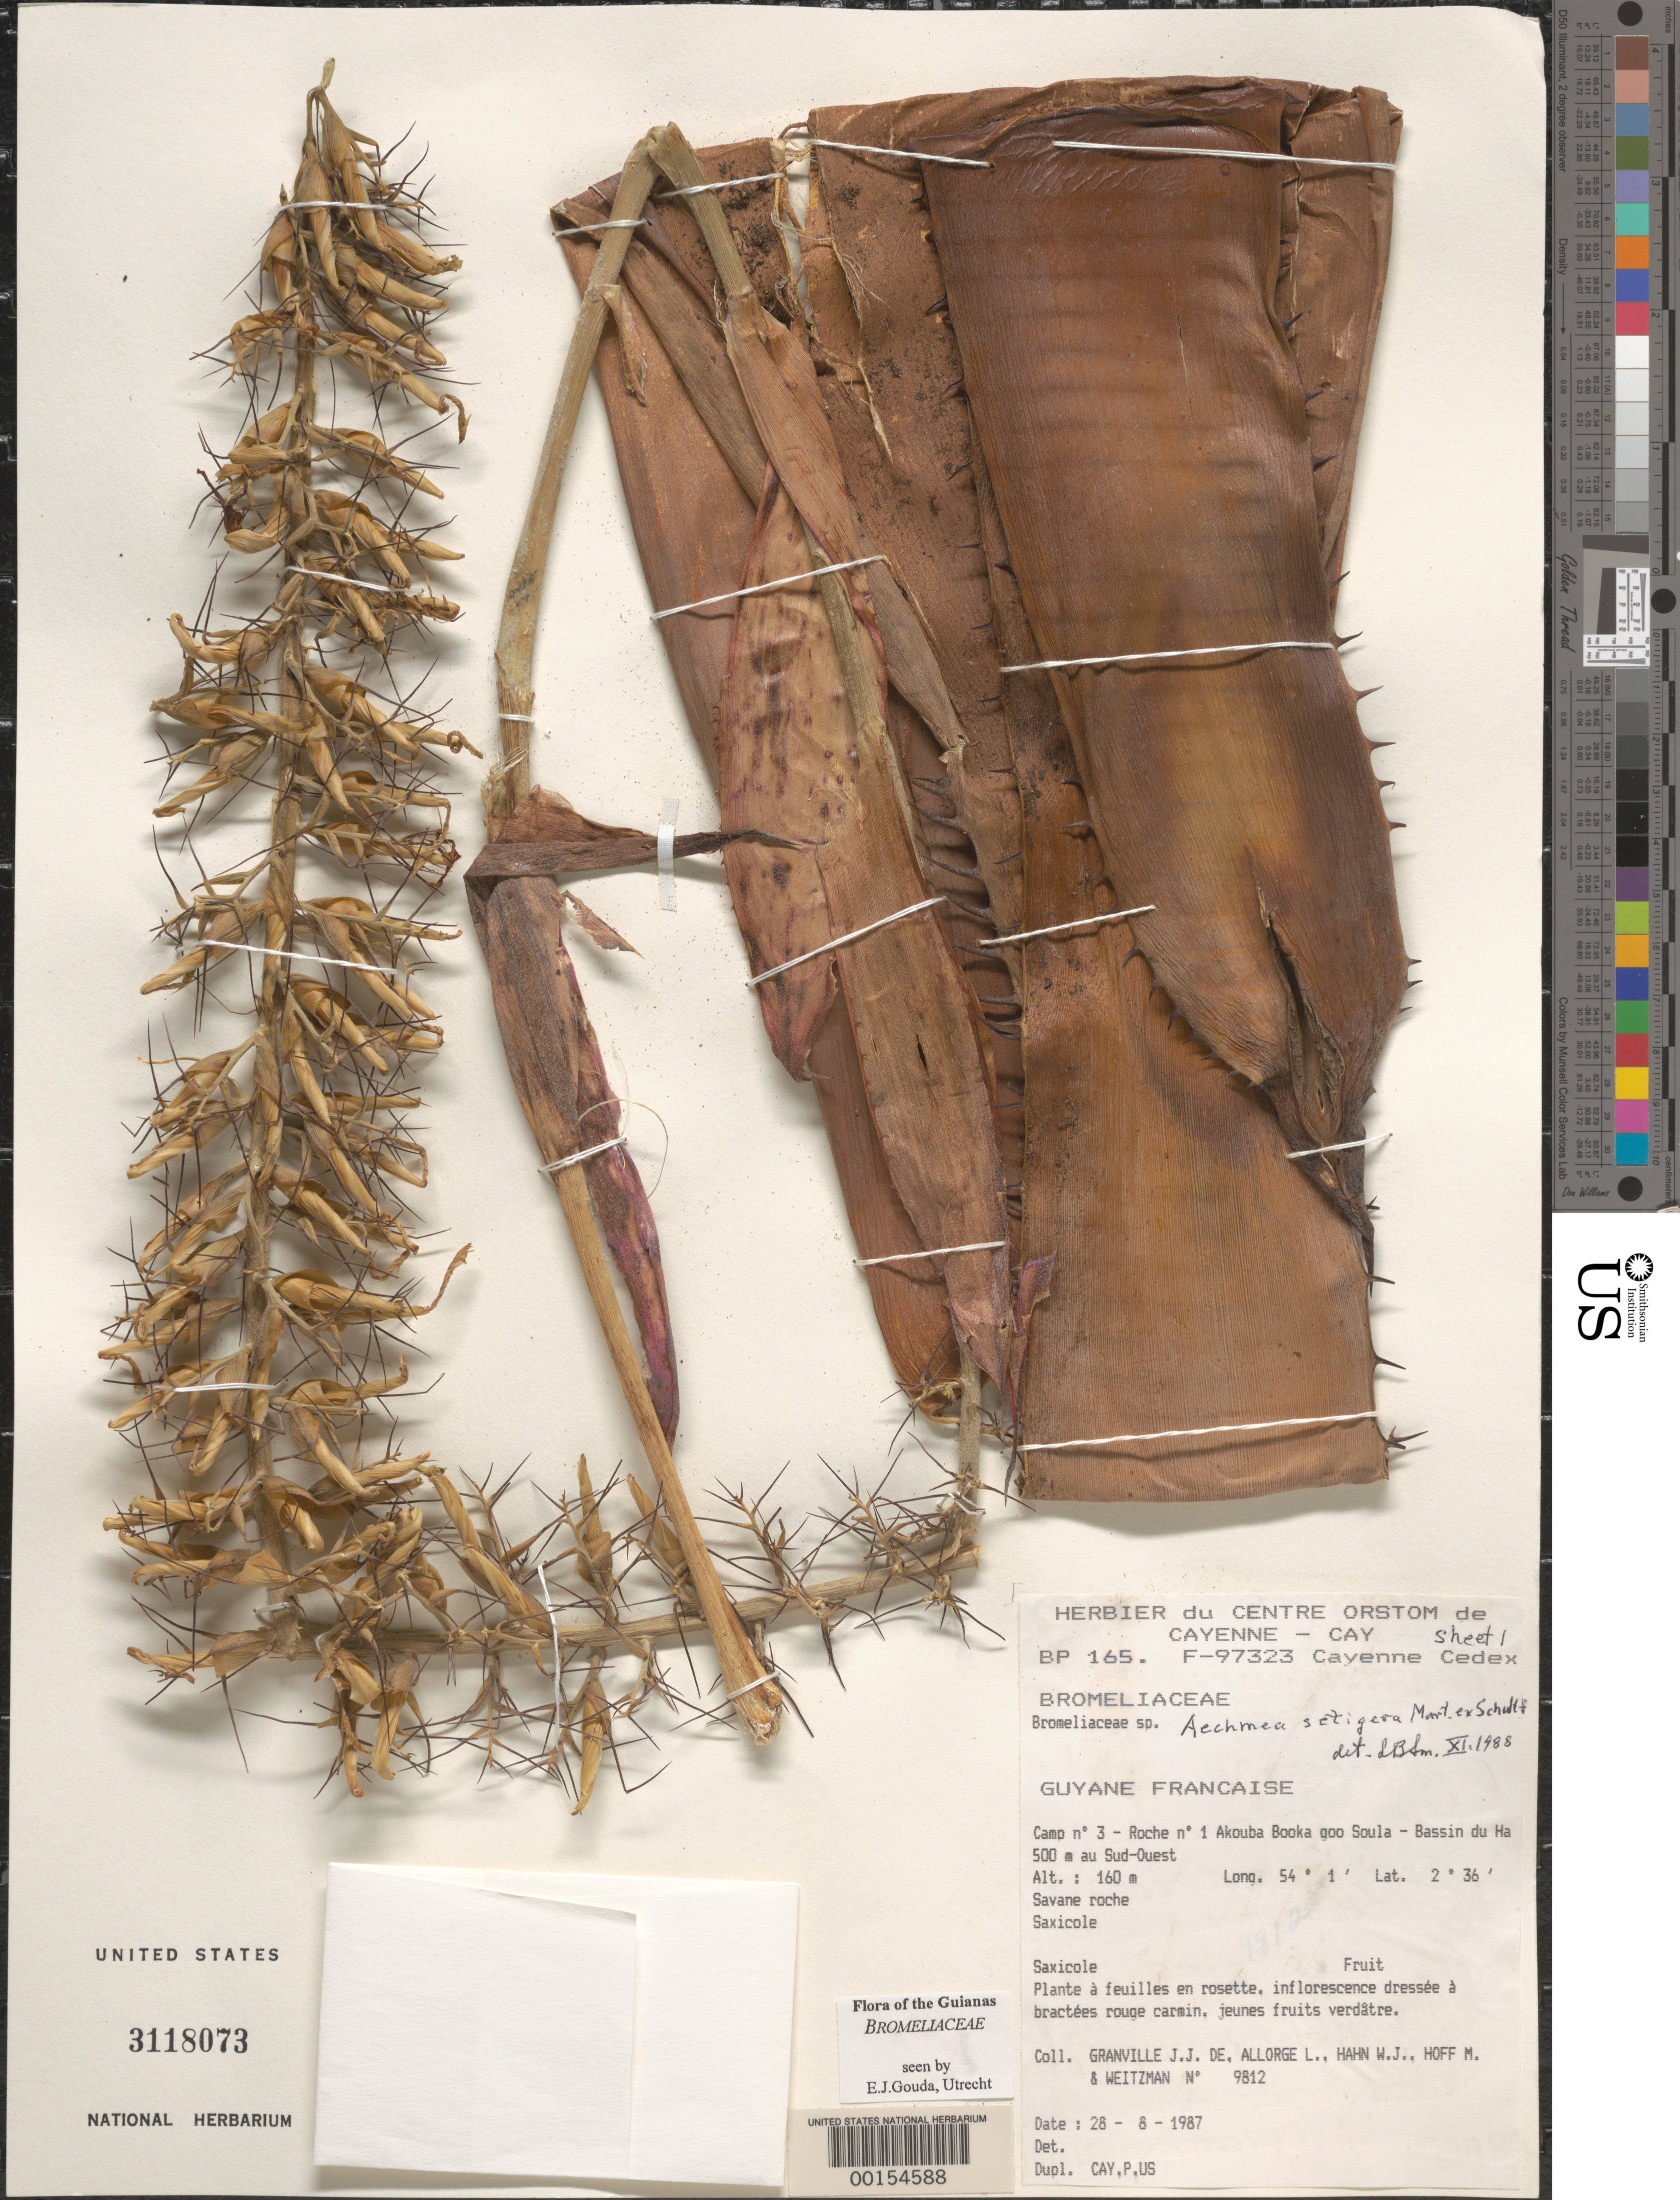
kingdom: Plantae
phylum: Tracheophyta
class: Liliopsida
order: Poales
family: Bromeliaceae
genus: Aechmea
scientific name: Aechmea setigera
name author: Mart. ex Schult. & Schult. f.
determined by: Gouda, E. J.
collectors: J.-J. de Granville, L. Allorge, W. J. Hahn, M. Hoff & A. L. Weitzman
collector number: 9812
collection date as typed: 28-Aug-87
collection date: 1987-08-28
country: French Guiana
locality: Akouba Booka goo Soula, Camp #3, Roche no. 1, Bassin du Haut-Marouini, 500 m au Sud-Ouest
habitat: Savane roche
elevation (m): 160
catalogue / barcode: US 3118073